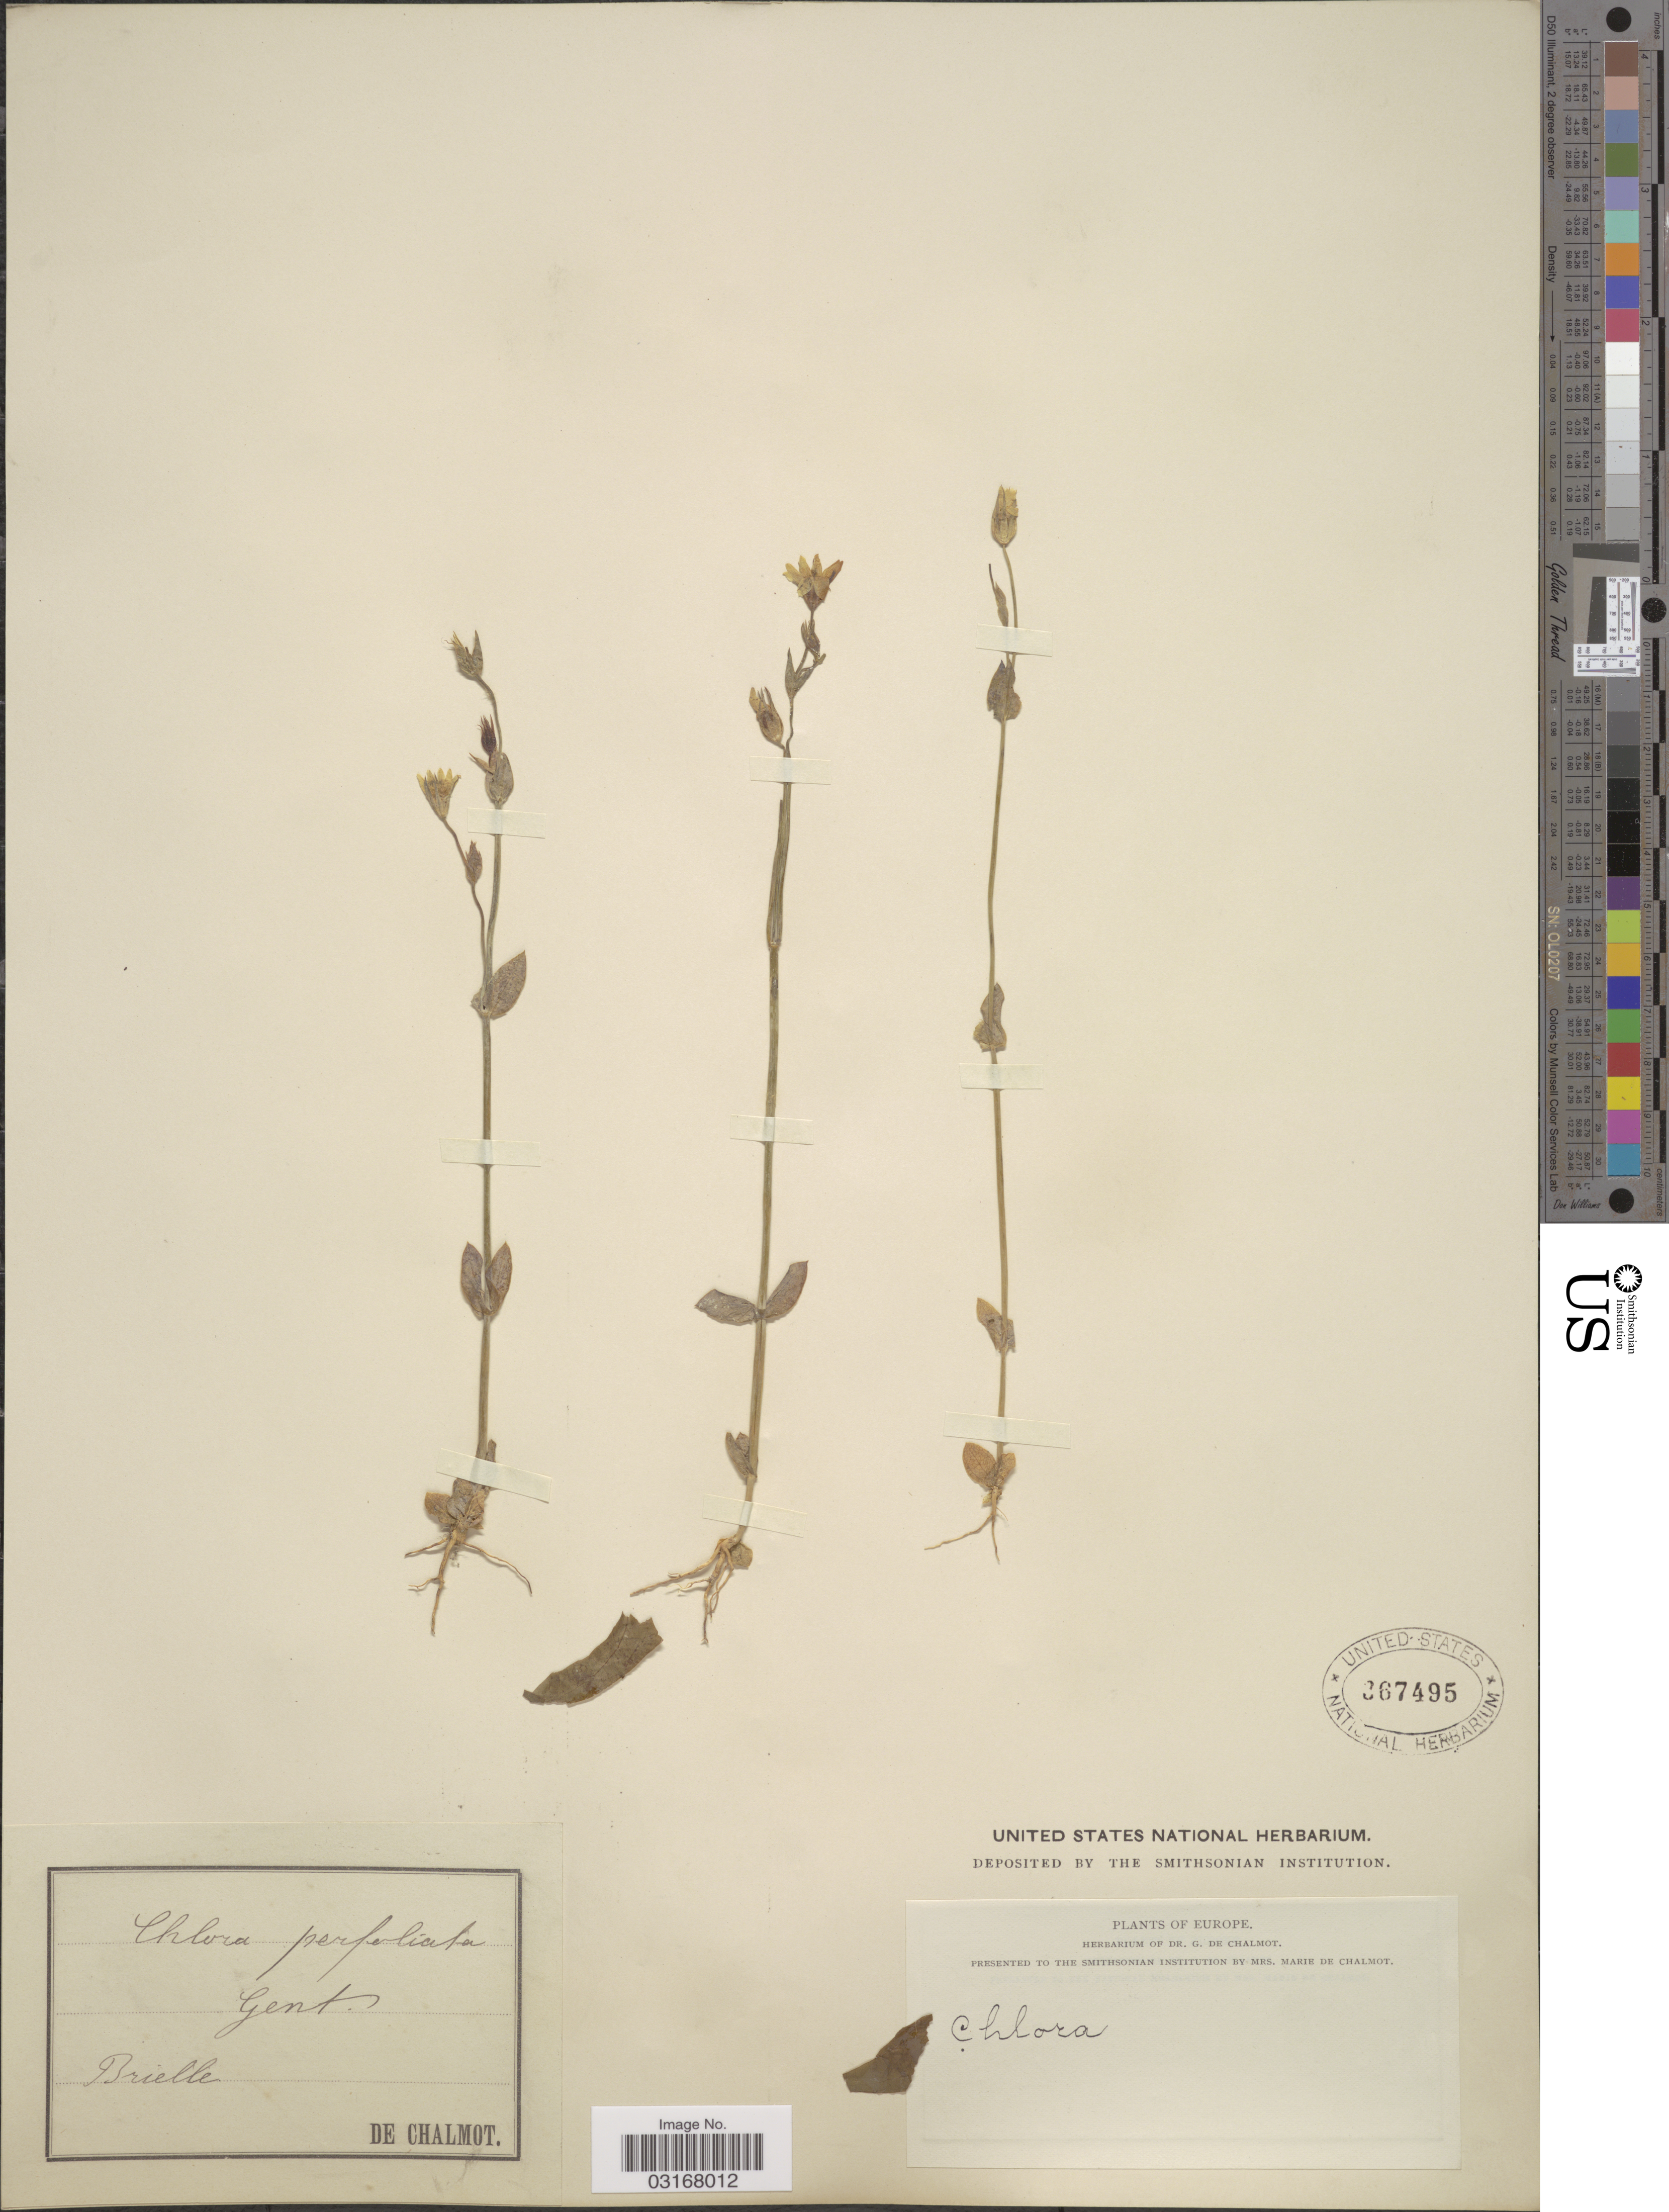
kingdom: Plantae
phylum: Tracheophyta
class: Magnoliopsida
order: Gentianales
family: Gentianaceae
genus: Chlora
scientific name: Chlora perfoliata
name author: (L.) L.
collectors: G. de Chalmot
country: Netherlands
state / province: Zuid Holland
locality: Brielle. Europe.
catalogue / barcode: US 367495